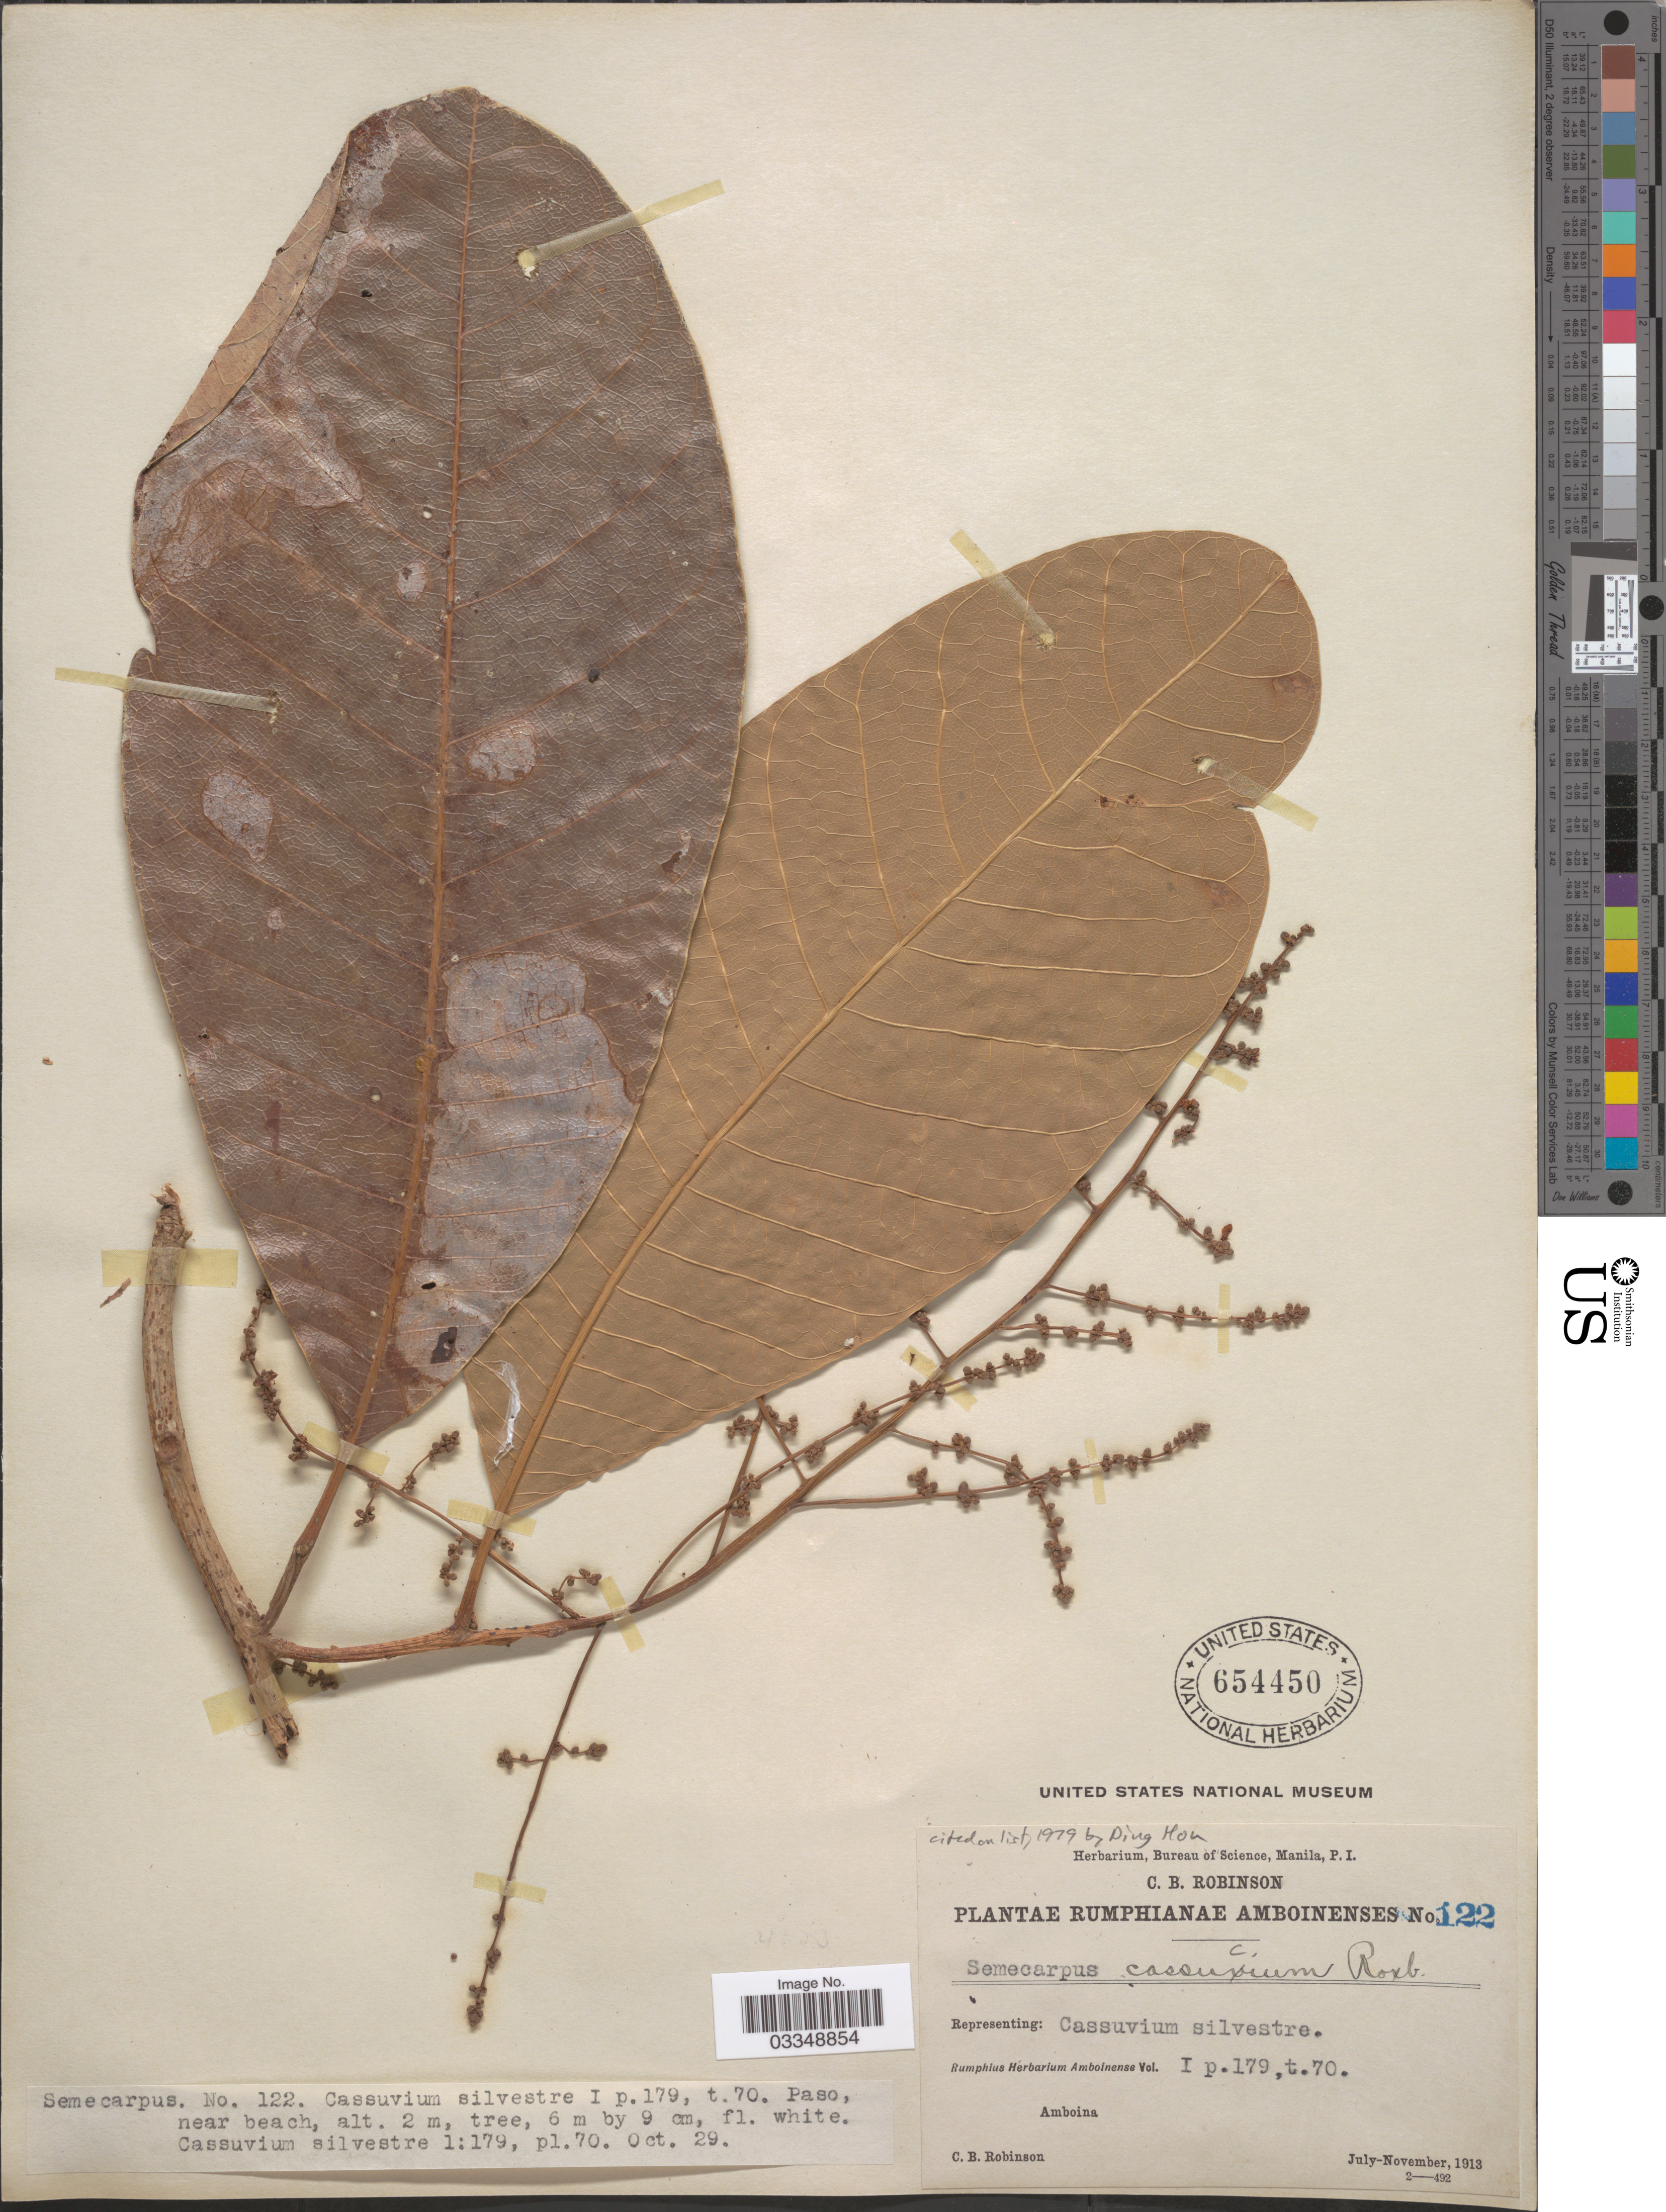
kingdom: Plantae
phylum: Tracheophyta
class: Magnoliopsida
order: Sapindales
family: Anacardiaceae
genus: Semecarpus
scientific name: Semecarpus cassuvium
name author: Roxb.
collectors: C. Robinson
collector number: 122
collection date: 1913-10-29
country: Indonesia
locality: Amboina. Paso, near beach.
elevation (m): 2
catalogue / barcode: US 654450